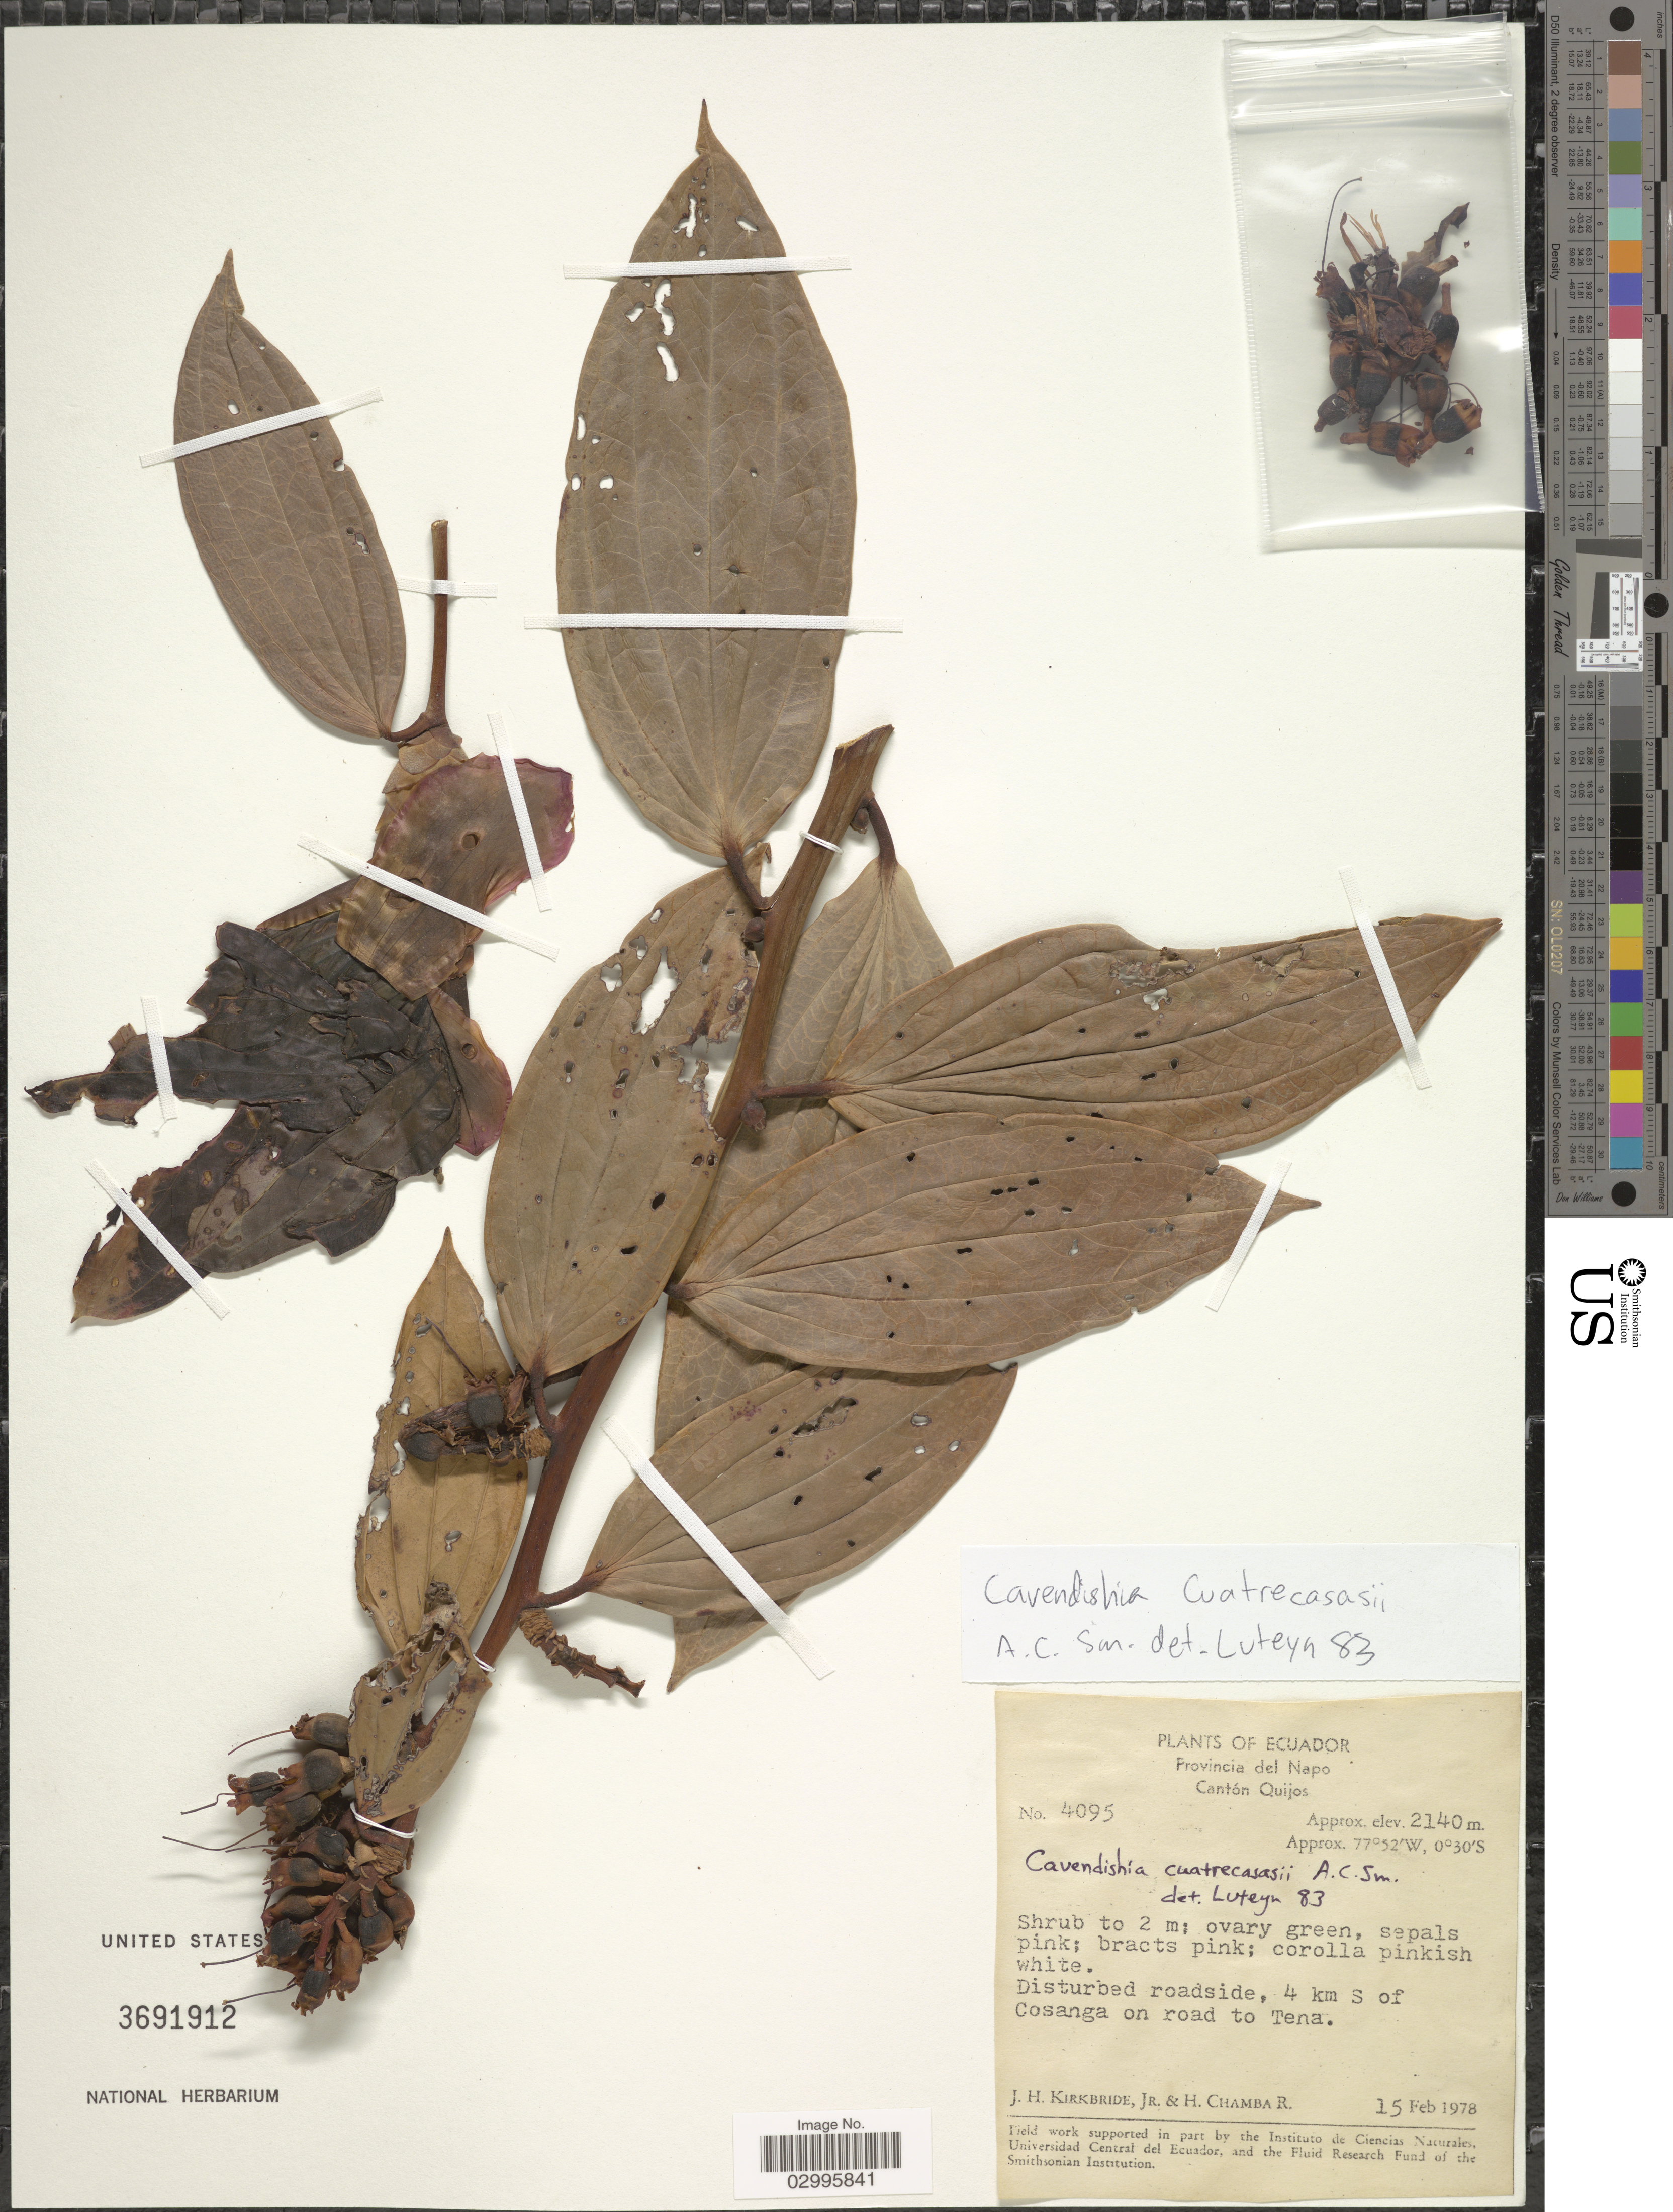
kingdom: Plantae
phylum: Tracheophyta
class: Magnoliopsida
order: Ericales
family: Ericaceae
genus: Cavendishia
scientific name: Cavendishia cuatrecasasii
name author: A.C. Sm. in Cuatrec.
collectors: J. H. Kirkbride & H. Chamba R.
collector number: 4095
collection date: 1978-02-15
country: Ecuador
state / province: Napo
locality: Cantón Quijos. Disturbed roadside, 4 km S of Cosanga on road to Tena.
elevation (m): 2140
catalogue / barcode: US 3691912